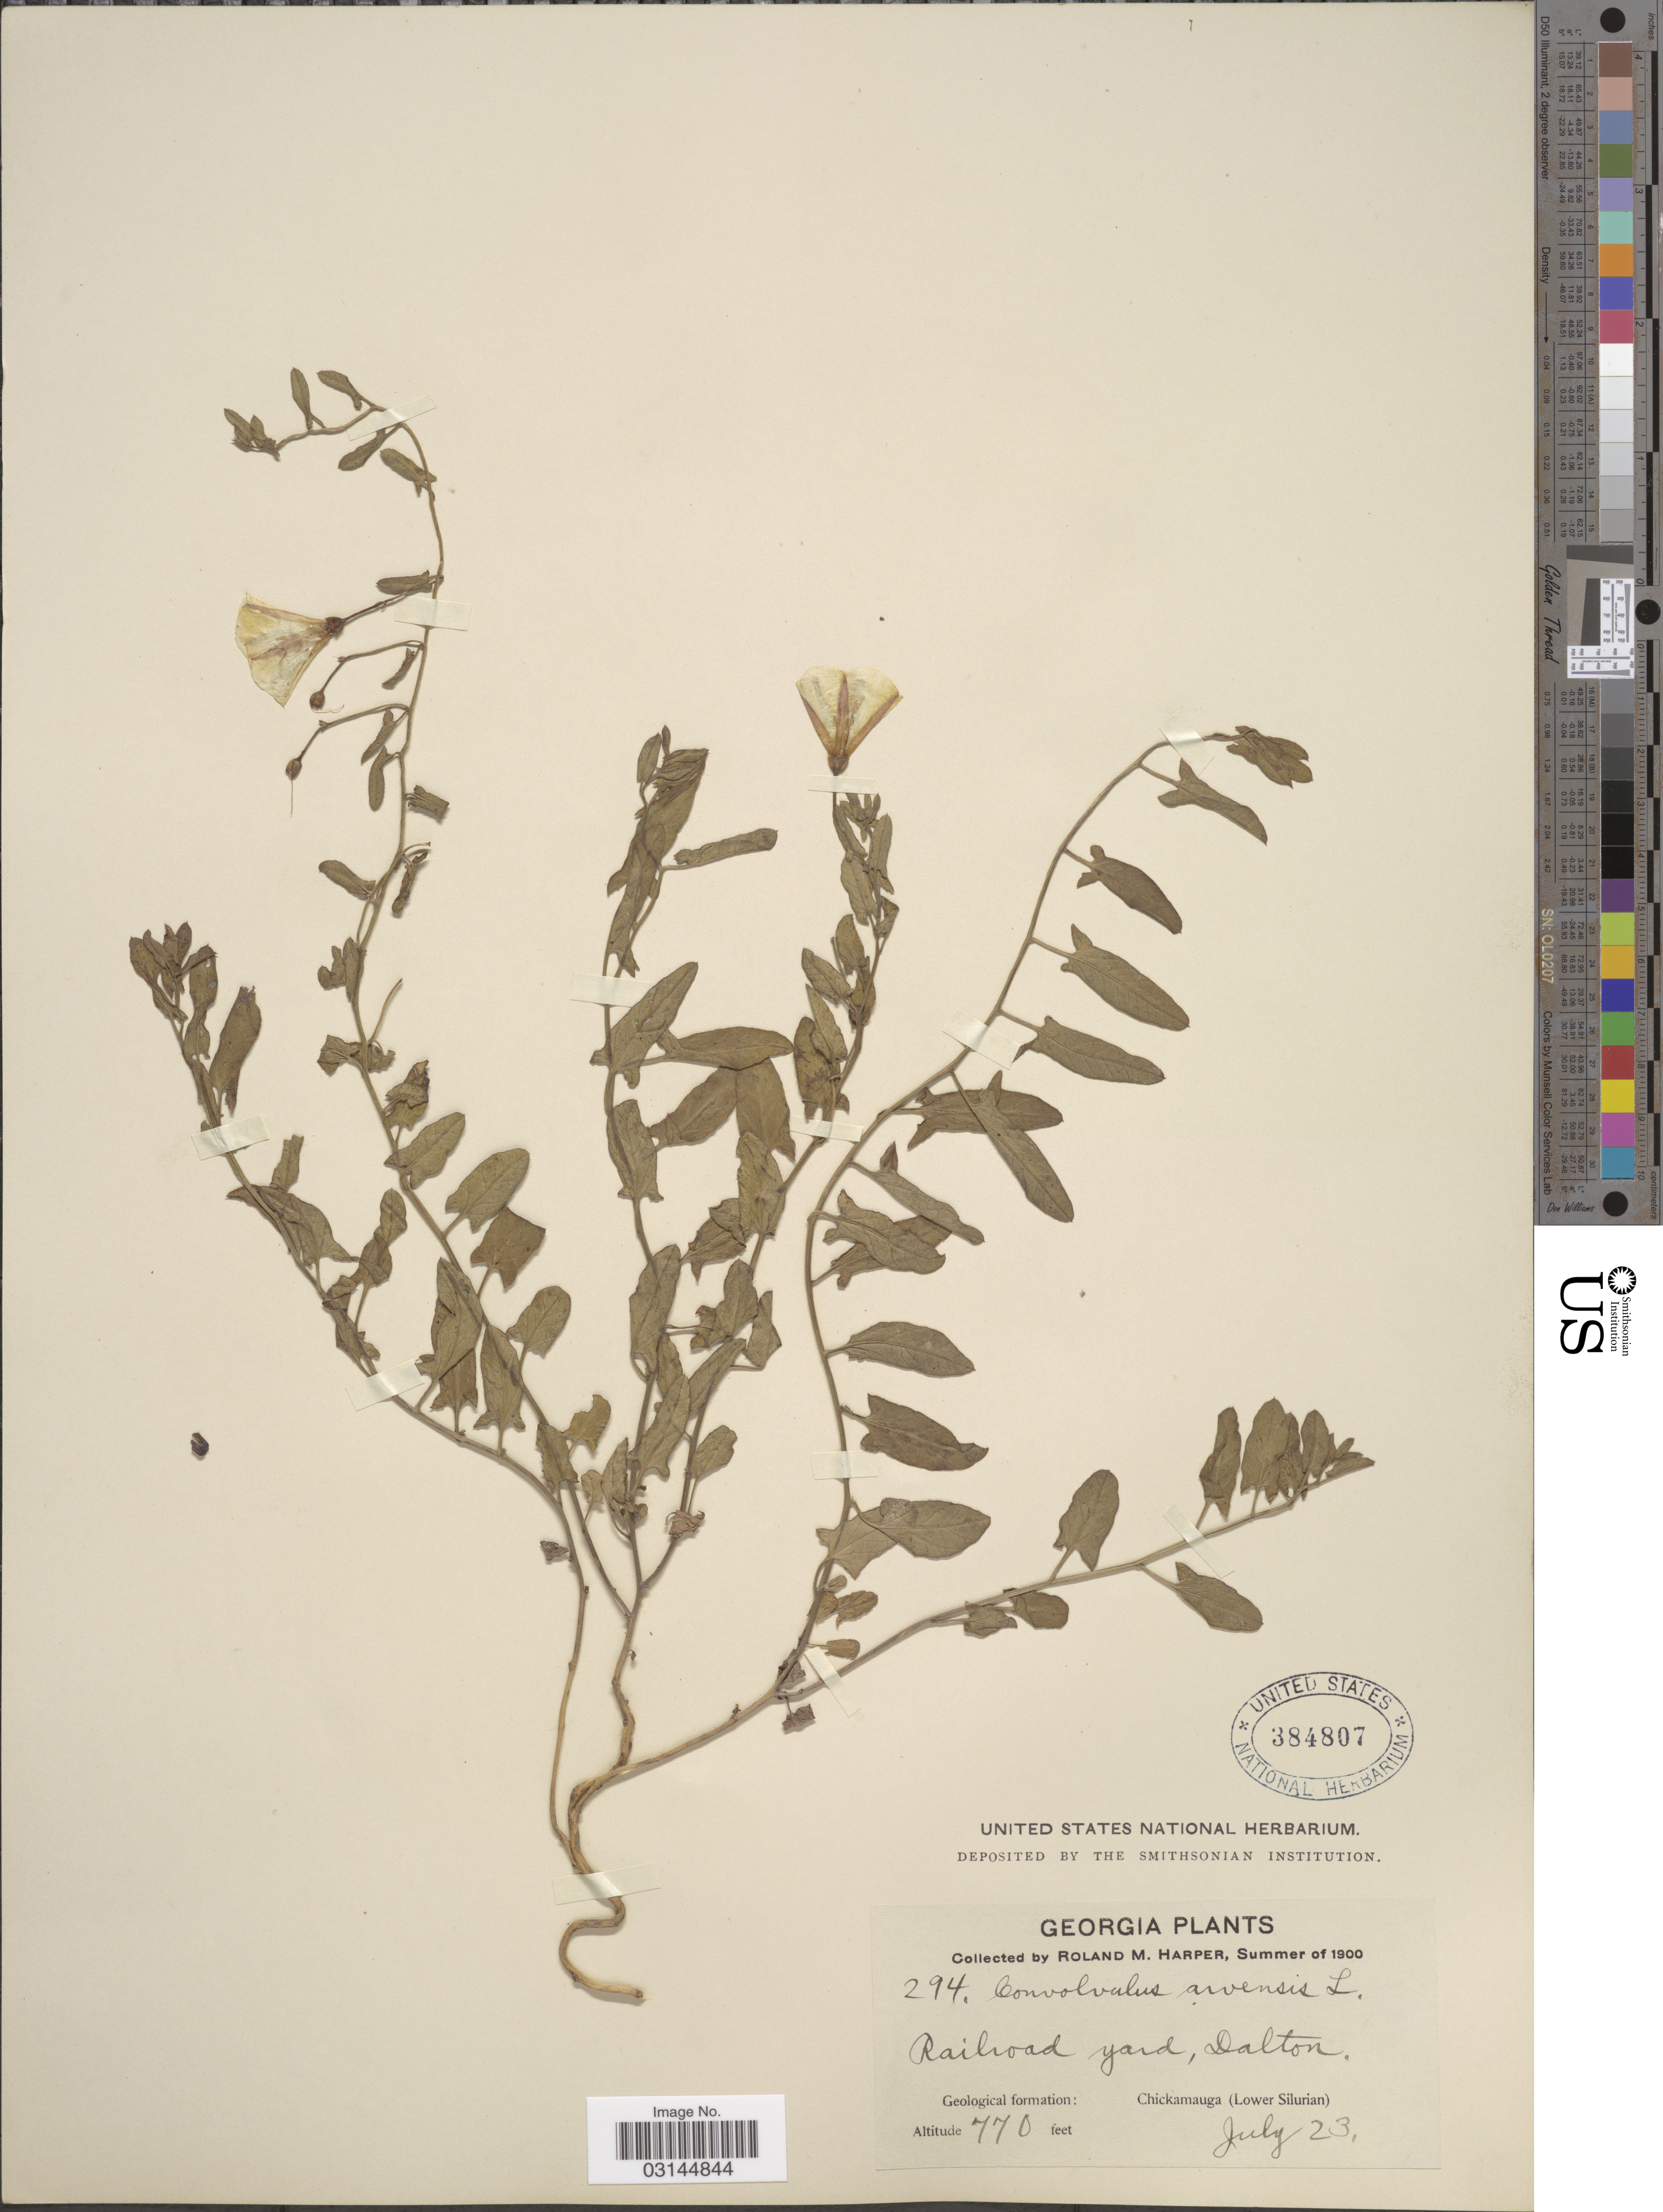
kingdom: Plantae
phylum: Tracheophyta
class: Magnoliopsida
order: Solanales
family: Convolvulaceae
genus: Convolvulus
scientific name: Convolvulus arvensis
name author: L.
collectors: R. M. Harper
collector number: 294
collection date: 1900-07-23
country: United States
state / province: Georgia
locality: Railroad yard, Dalton. Geological formation: Chickamauga (Lower Silurian).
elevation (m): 235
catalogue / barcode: US 384807